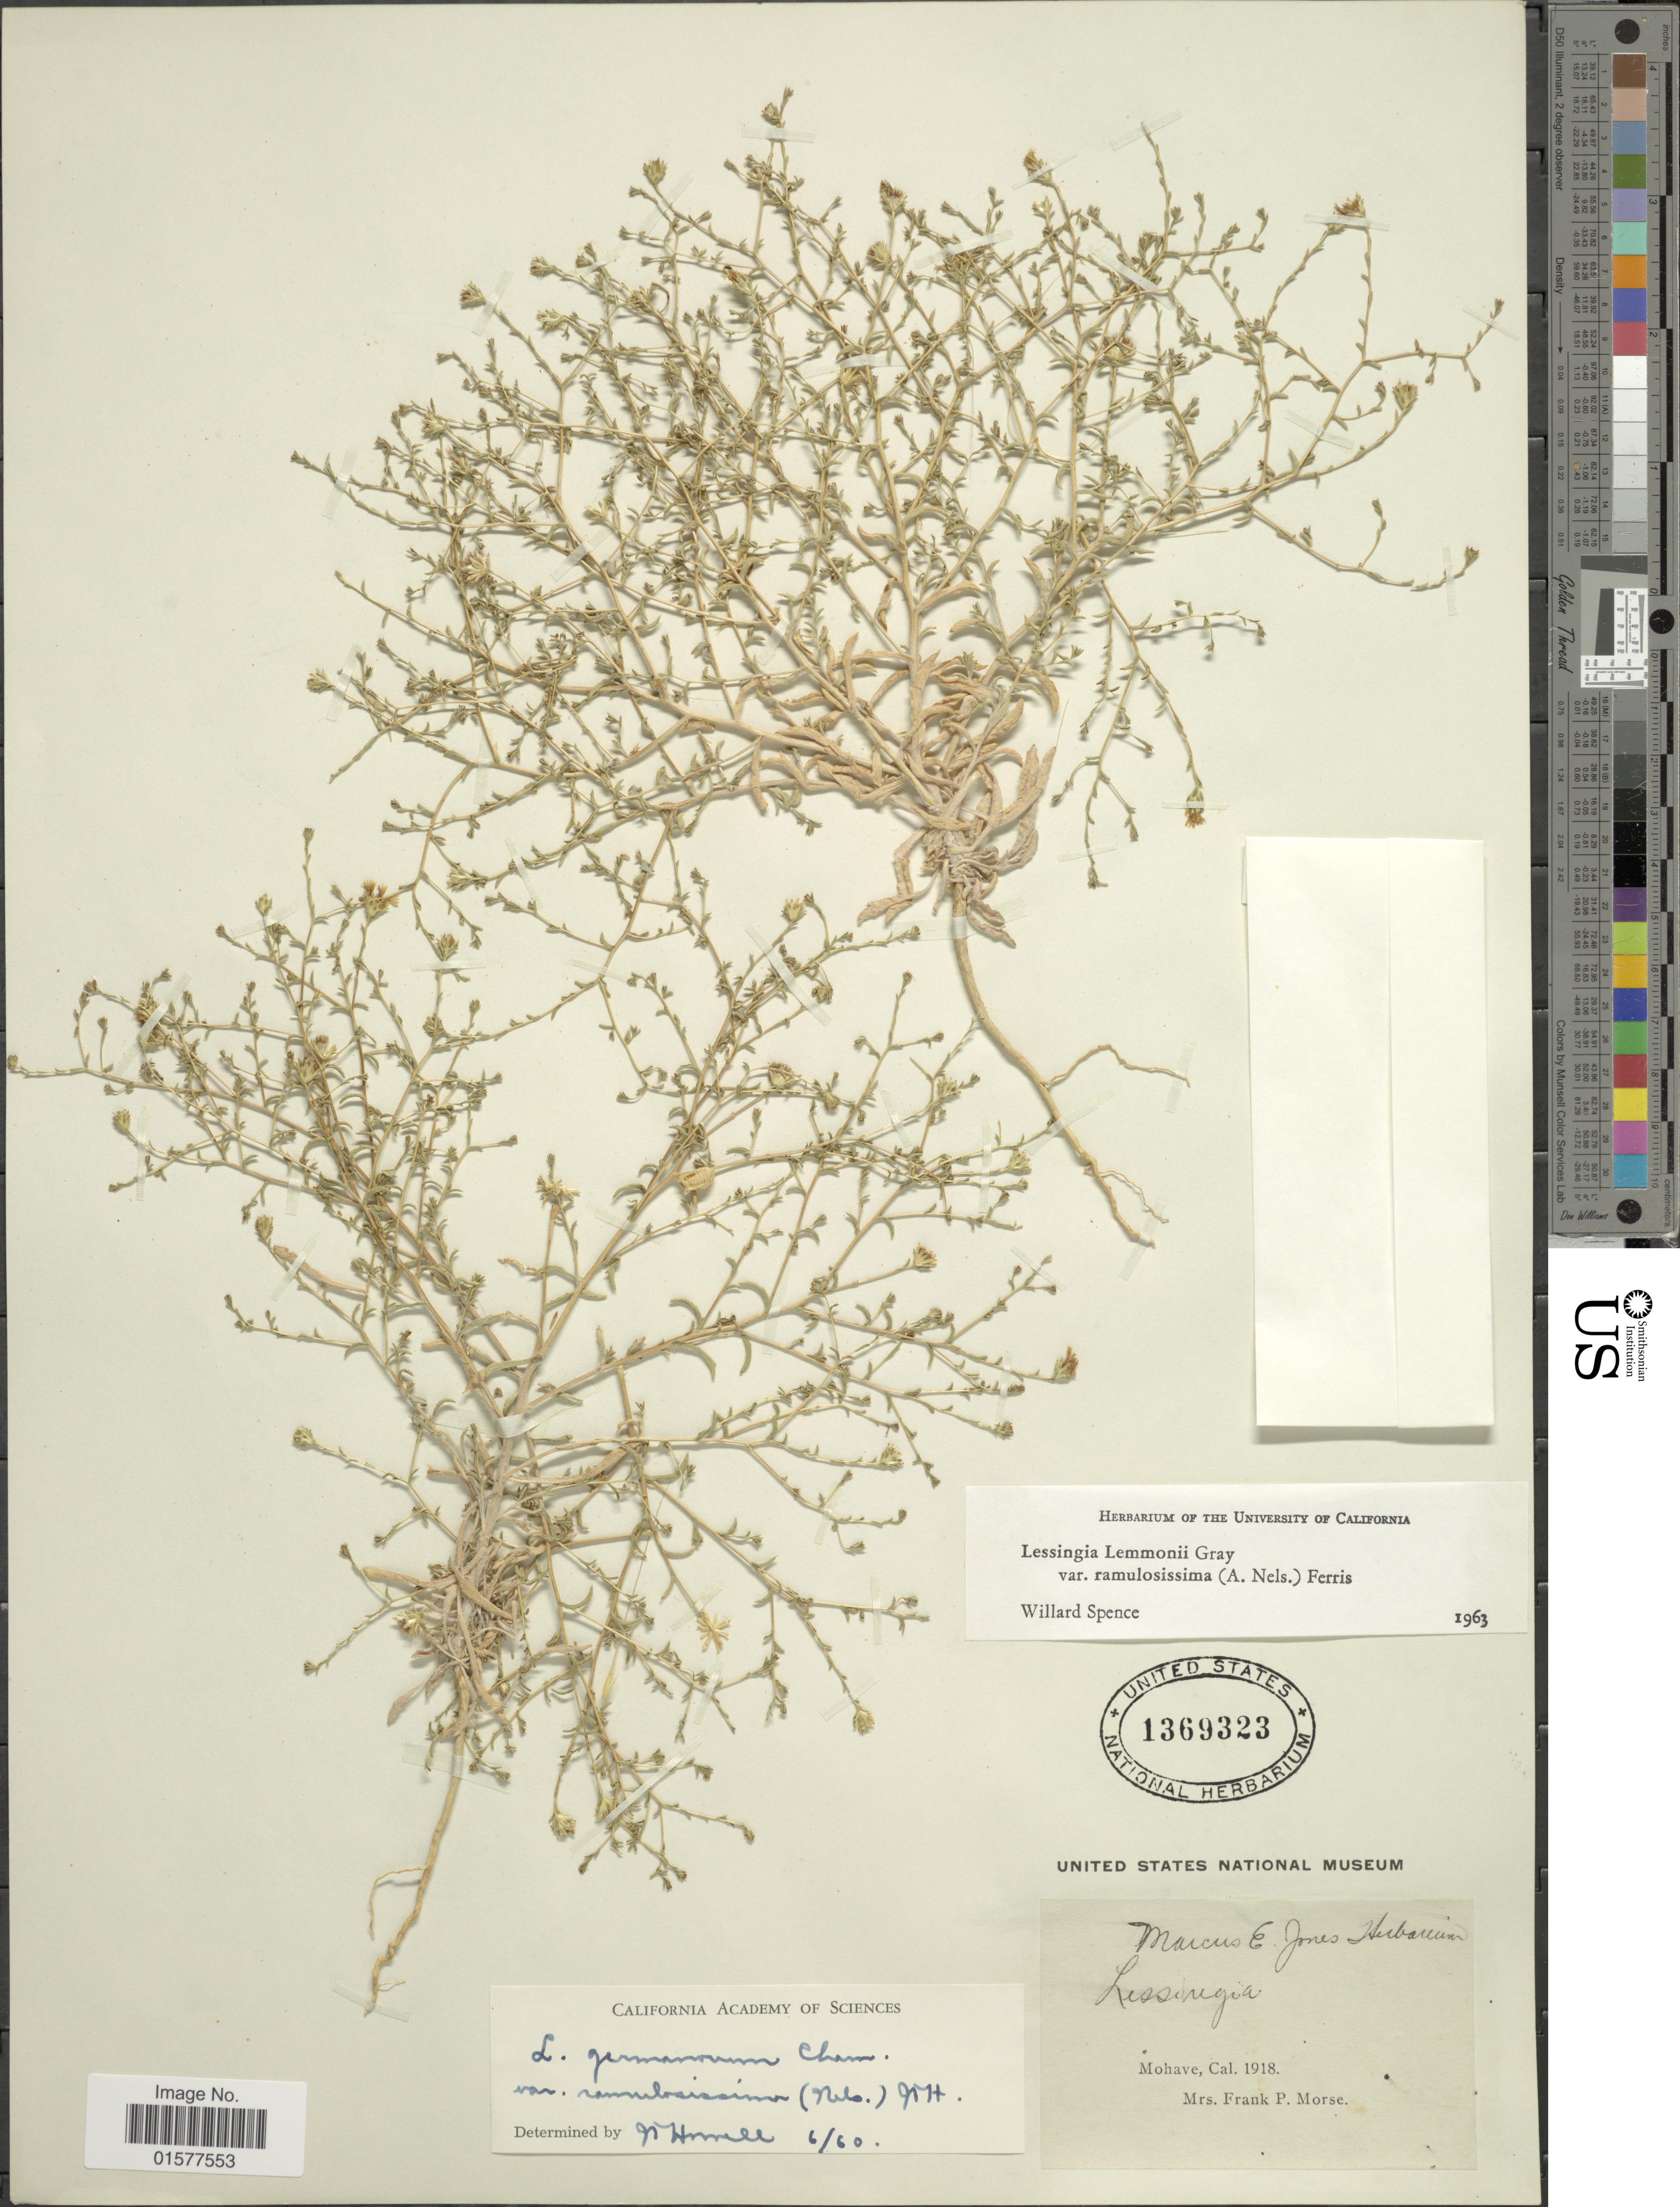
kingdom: Plantae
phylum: Tracheophyta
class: Magnoliopsida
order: Asterales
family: Asteraceae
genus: Lessingia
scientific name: Lessingia lemmonii var. ramulosissima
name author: (A. Nelson) Ferris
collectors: F. Morse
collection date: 1918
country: United States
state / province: California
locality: Mohave, Cal.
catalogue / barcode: US 1369323